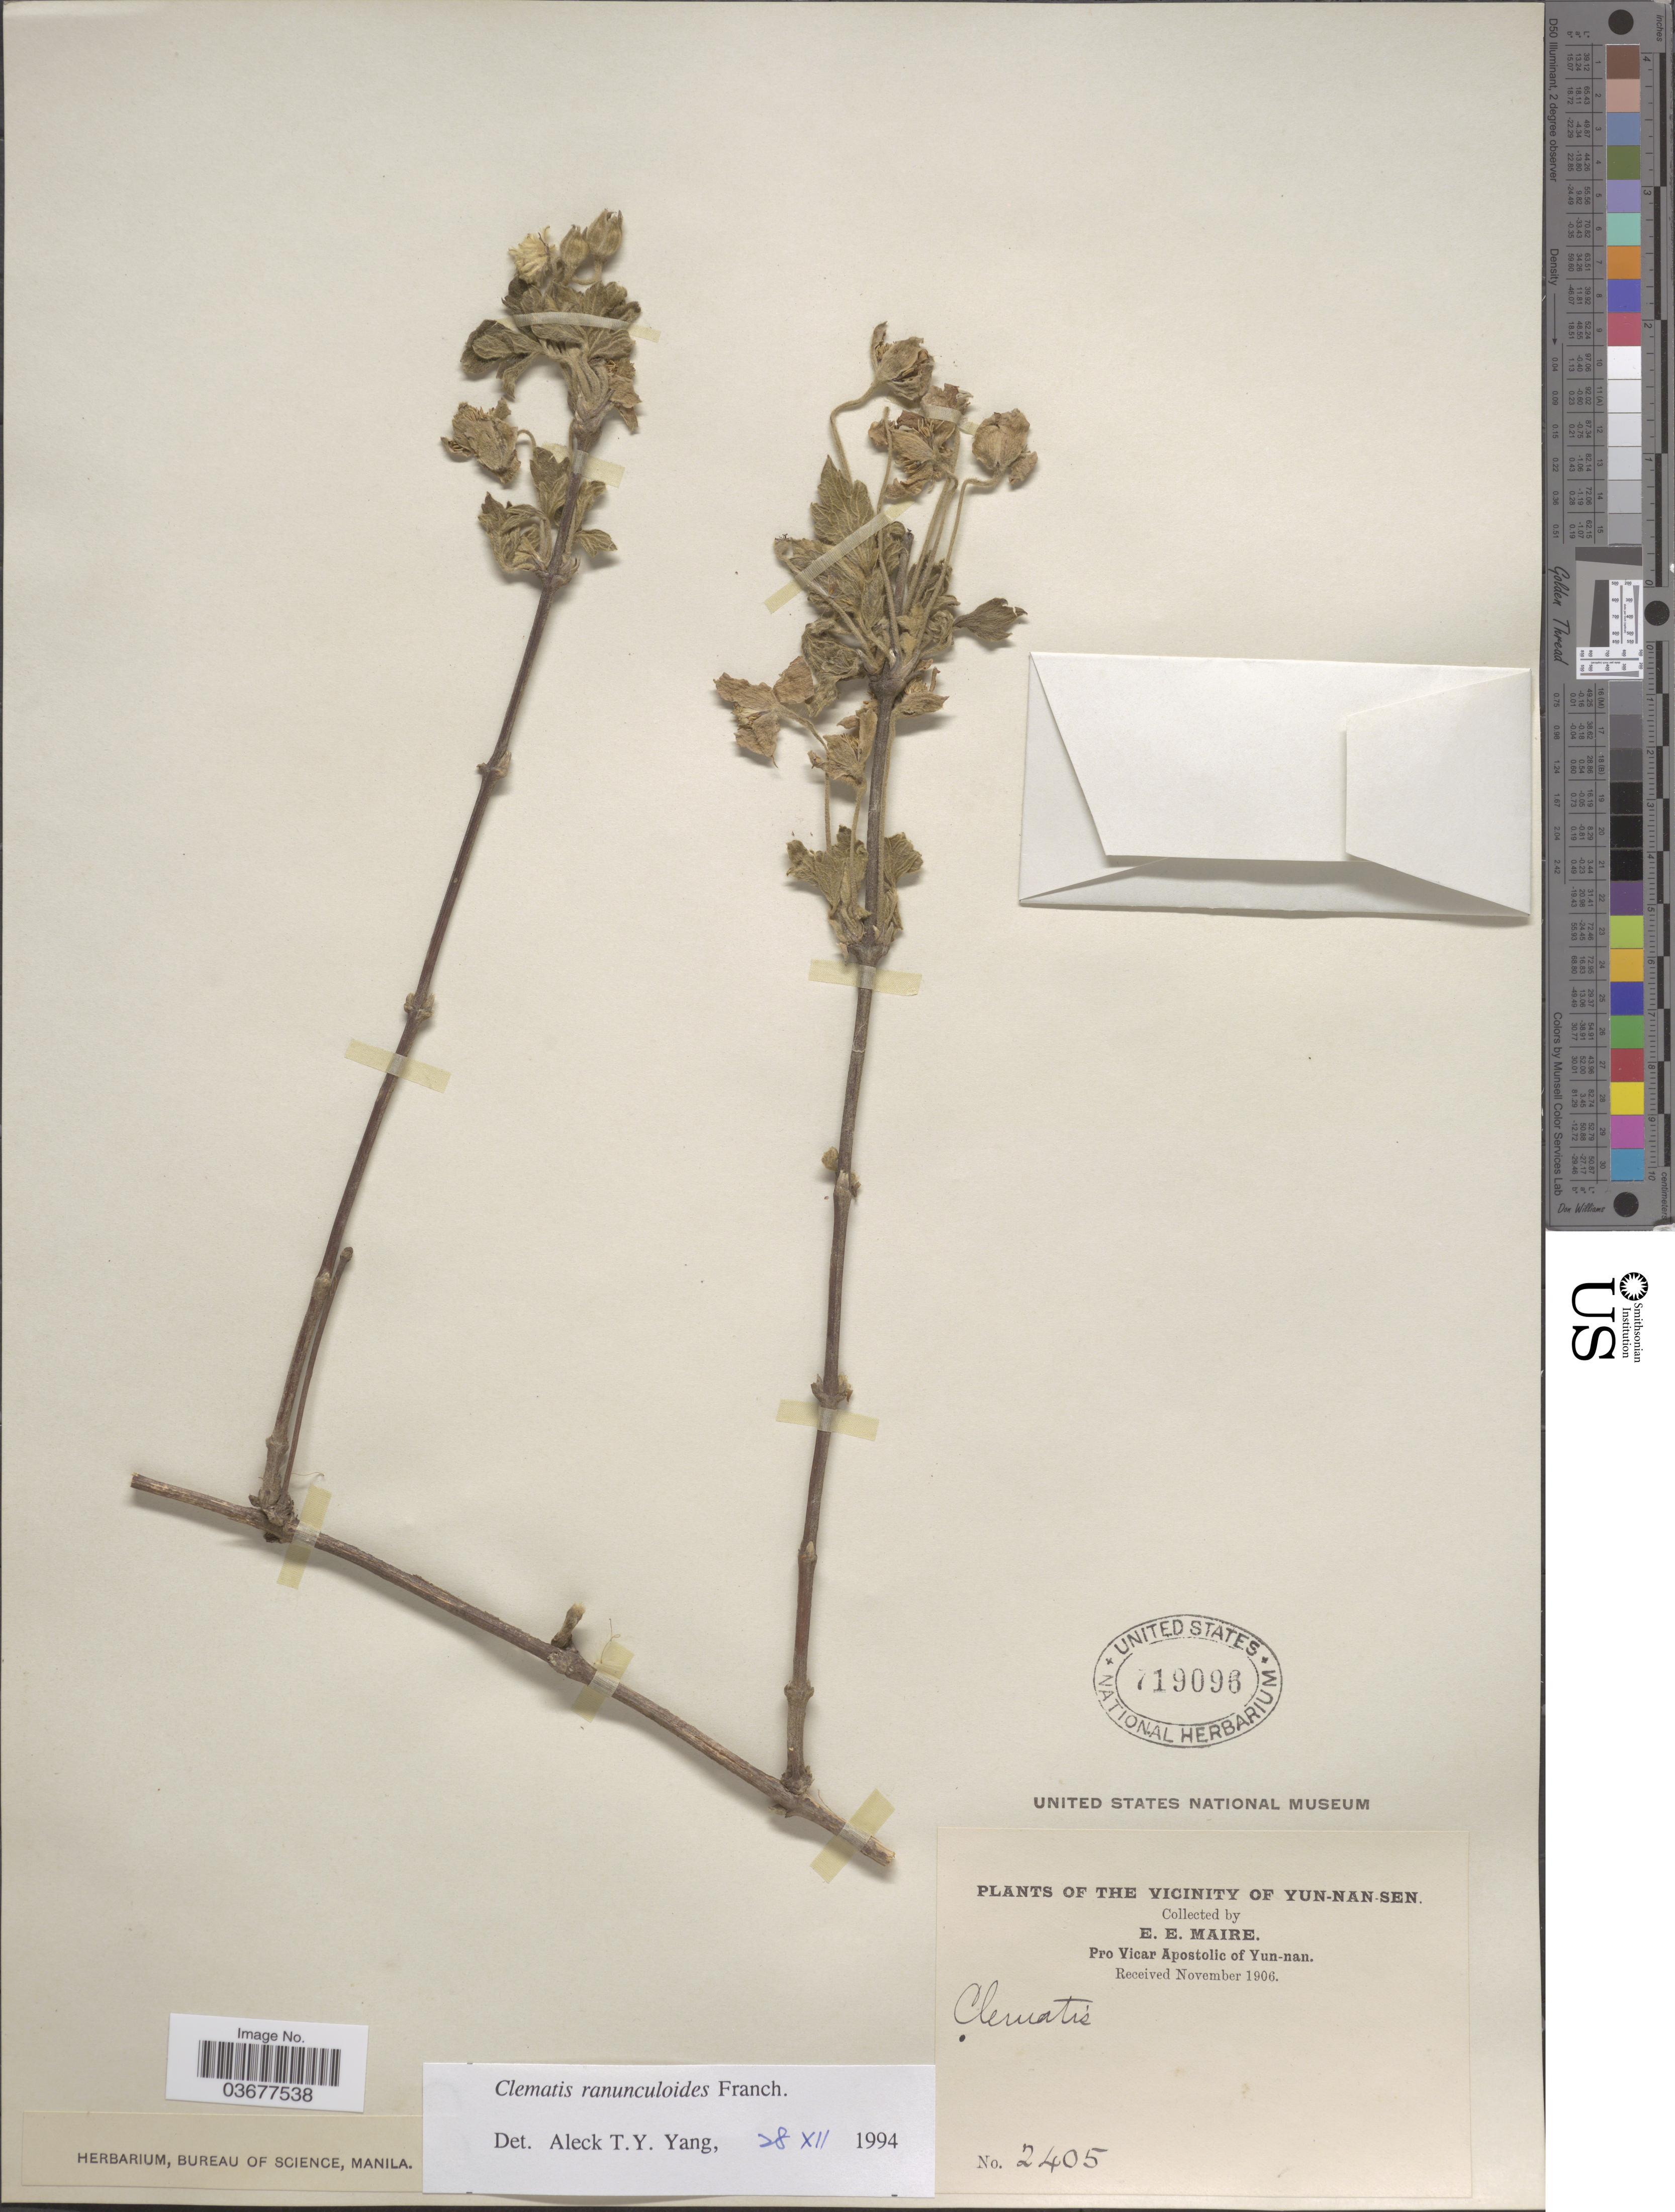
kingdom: Plantae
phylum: Tracheophyta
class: Magnoliopsida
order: Ranunculales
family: Ranunculaceae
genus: Clematis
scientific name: Clematis ranunculoides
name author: Franch.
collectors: E. E. Maire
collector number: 2405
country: China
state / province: Yunnan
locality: The vicinity of Yun-Nan-Sen.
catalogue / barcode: US 719096